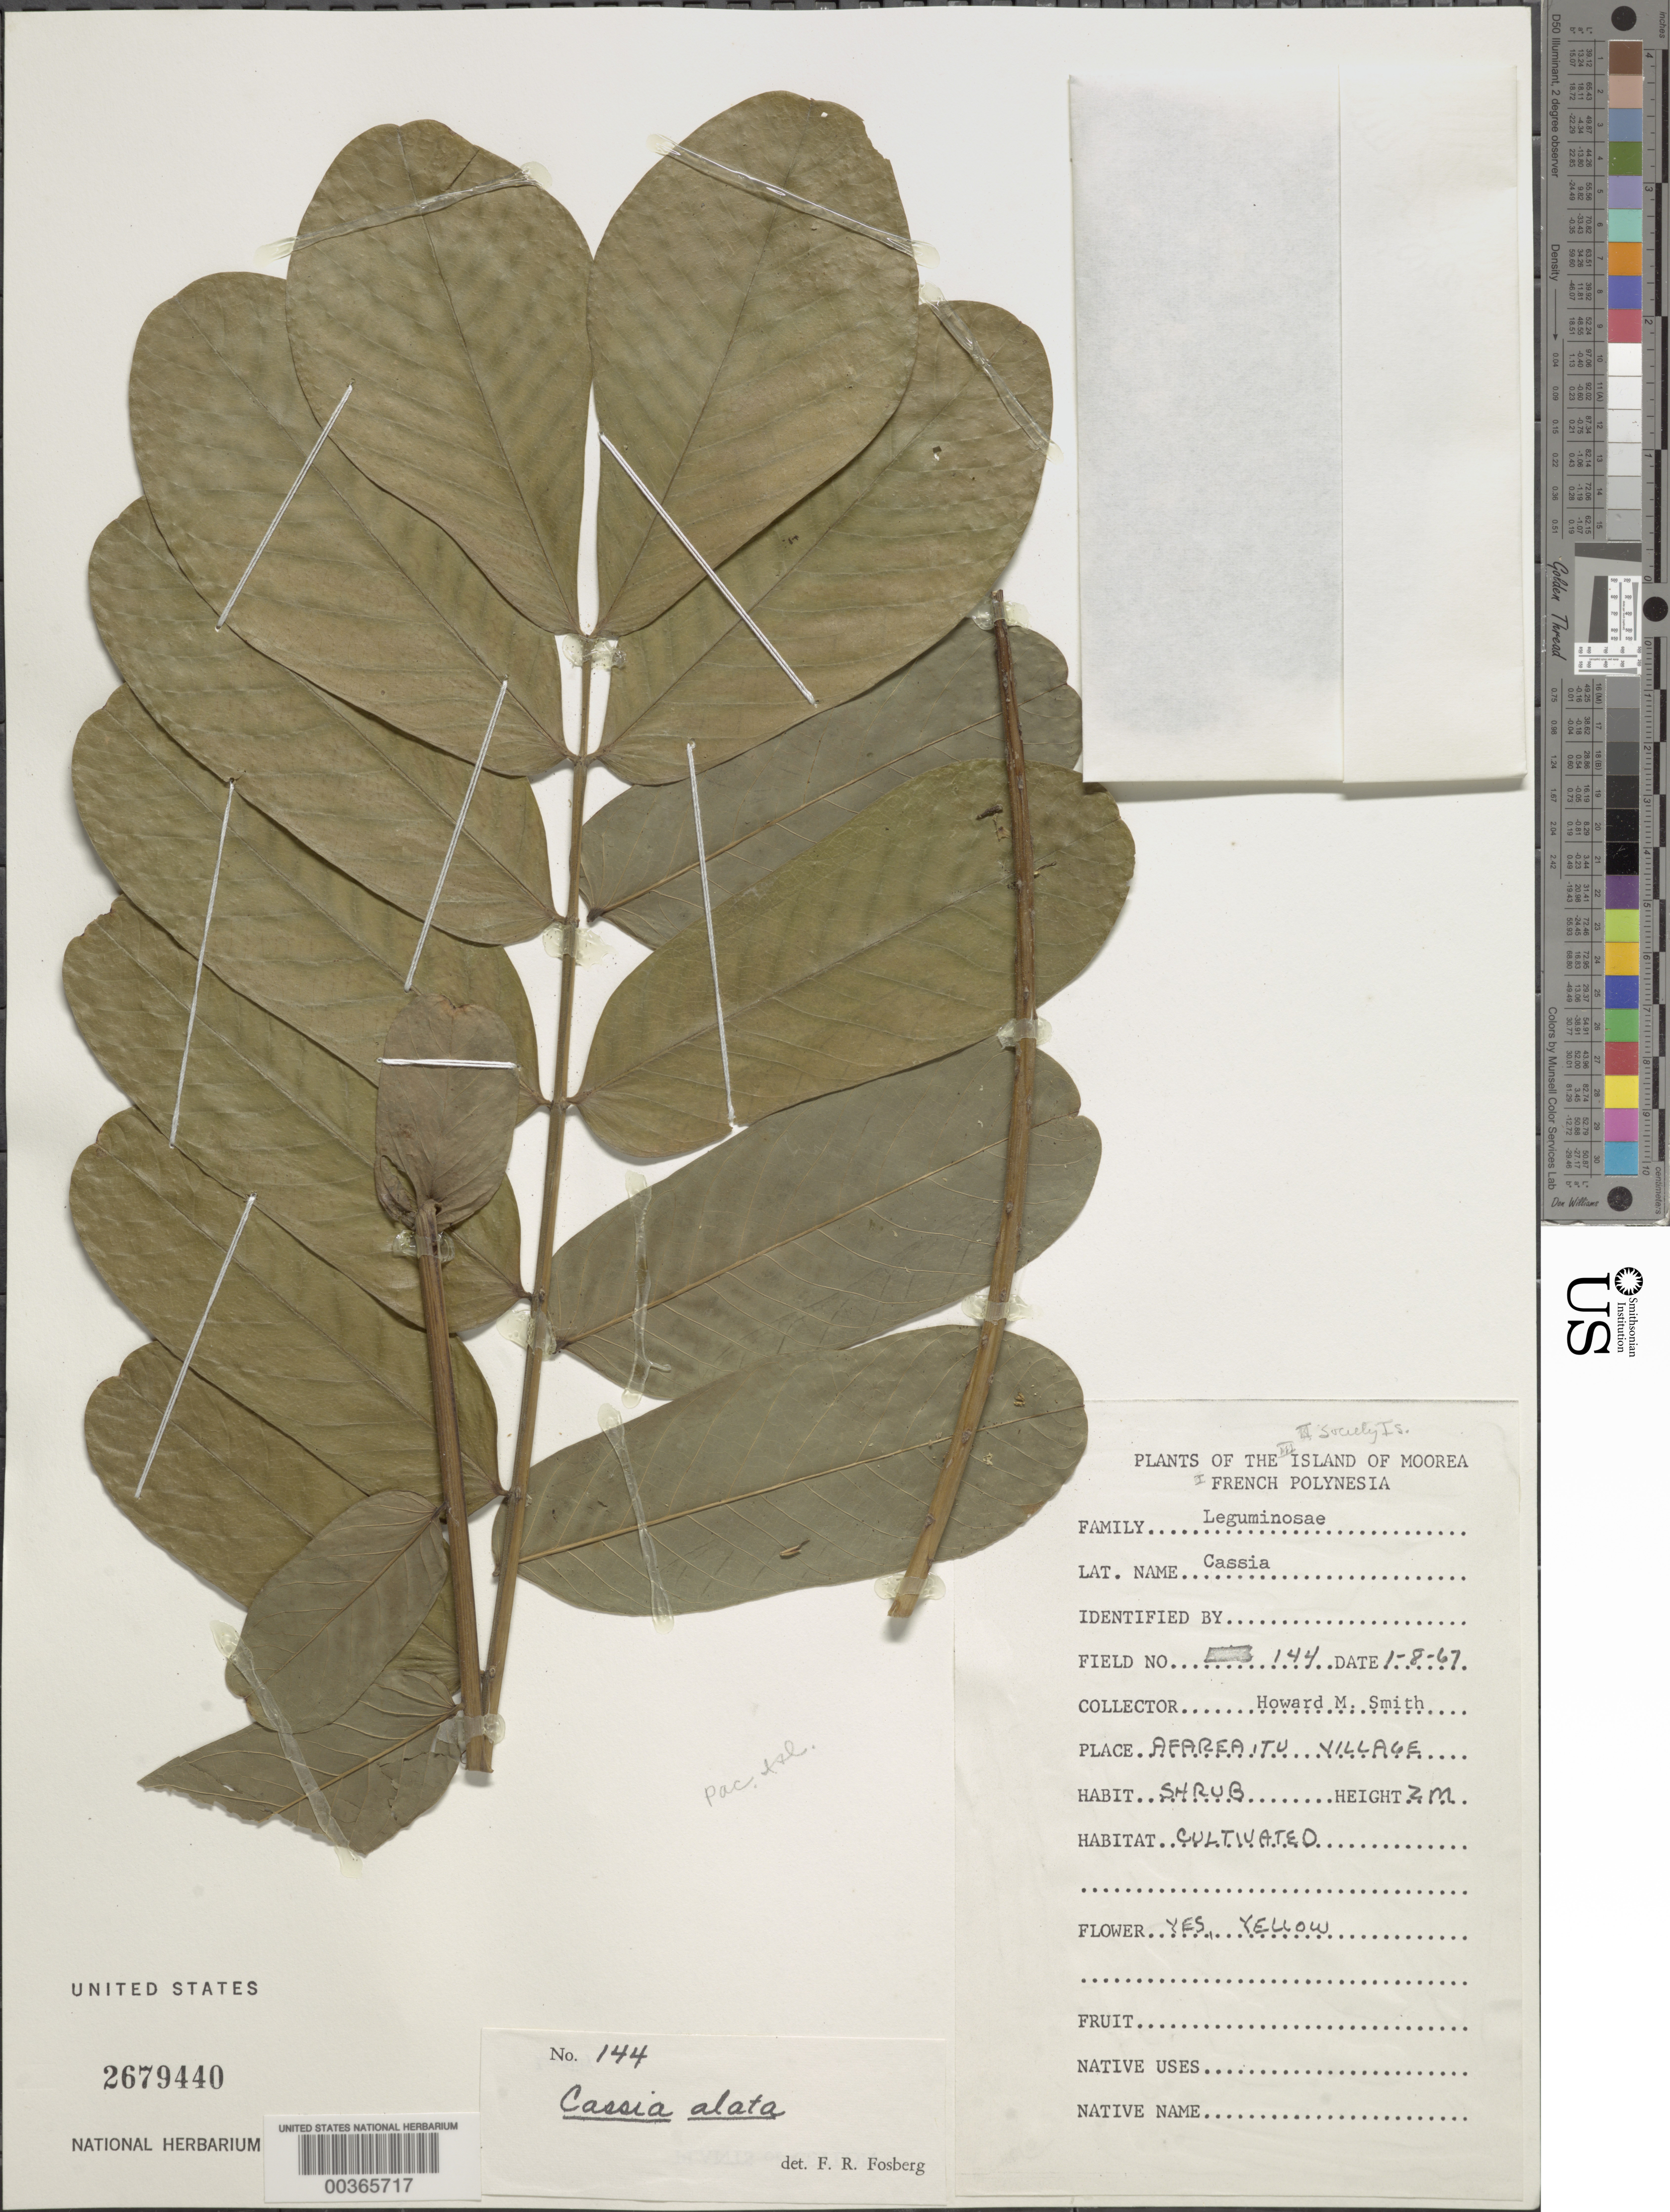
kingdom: Plantae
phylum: Tracheophyta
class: Magnoliopsida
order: Fabales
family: Fabaceae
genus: Senna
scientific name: Senna alata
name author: (L.) Roxb.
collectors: H. M. Smith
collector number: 144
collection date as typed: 01 Aug 1967 or 08 Jan 1967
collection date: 1967-01-08 or 1967-08-01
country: French Polynesia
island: Moorea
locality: Afareaitu village [Society Is.]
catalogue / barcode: US 2679440